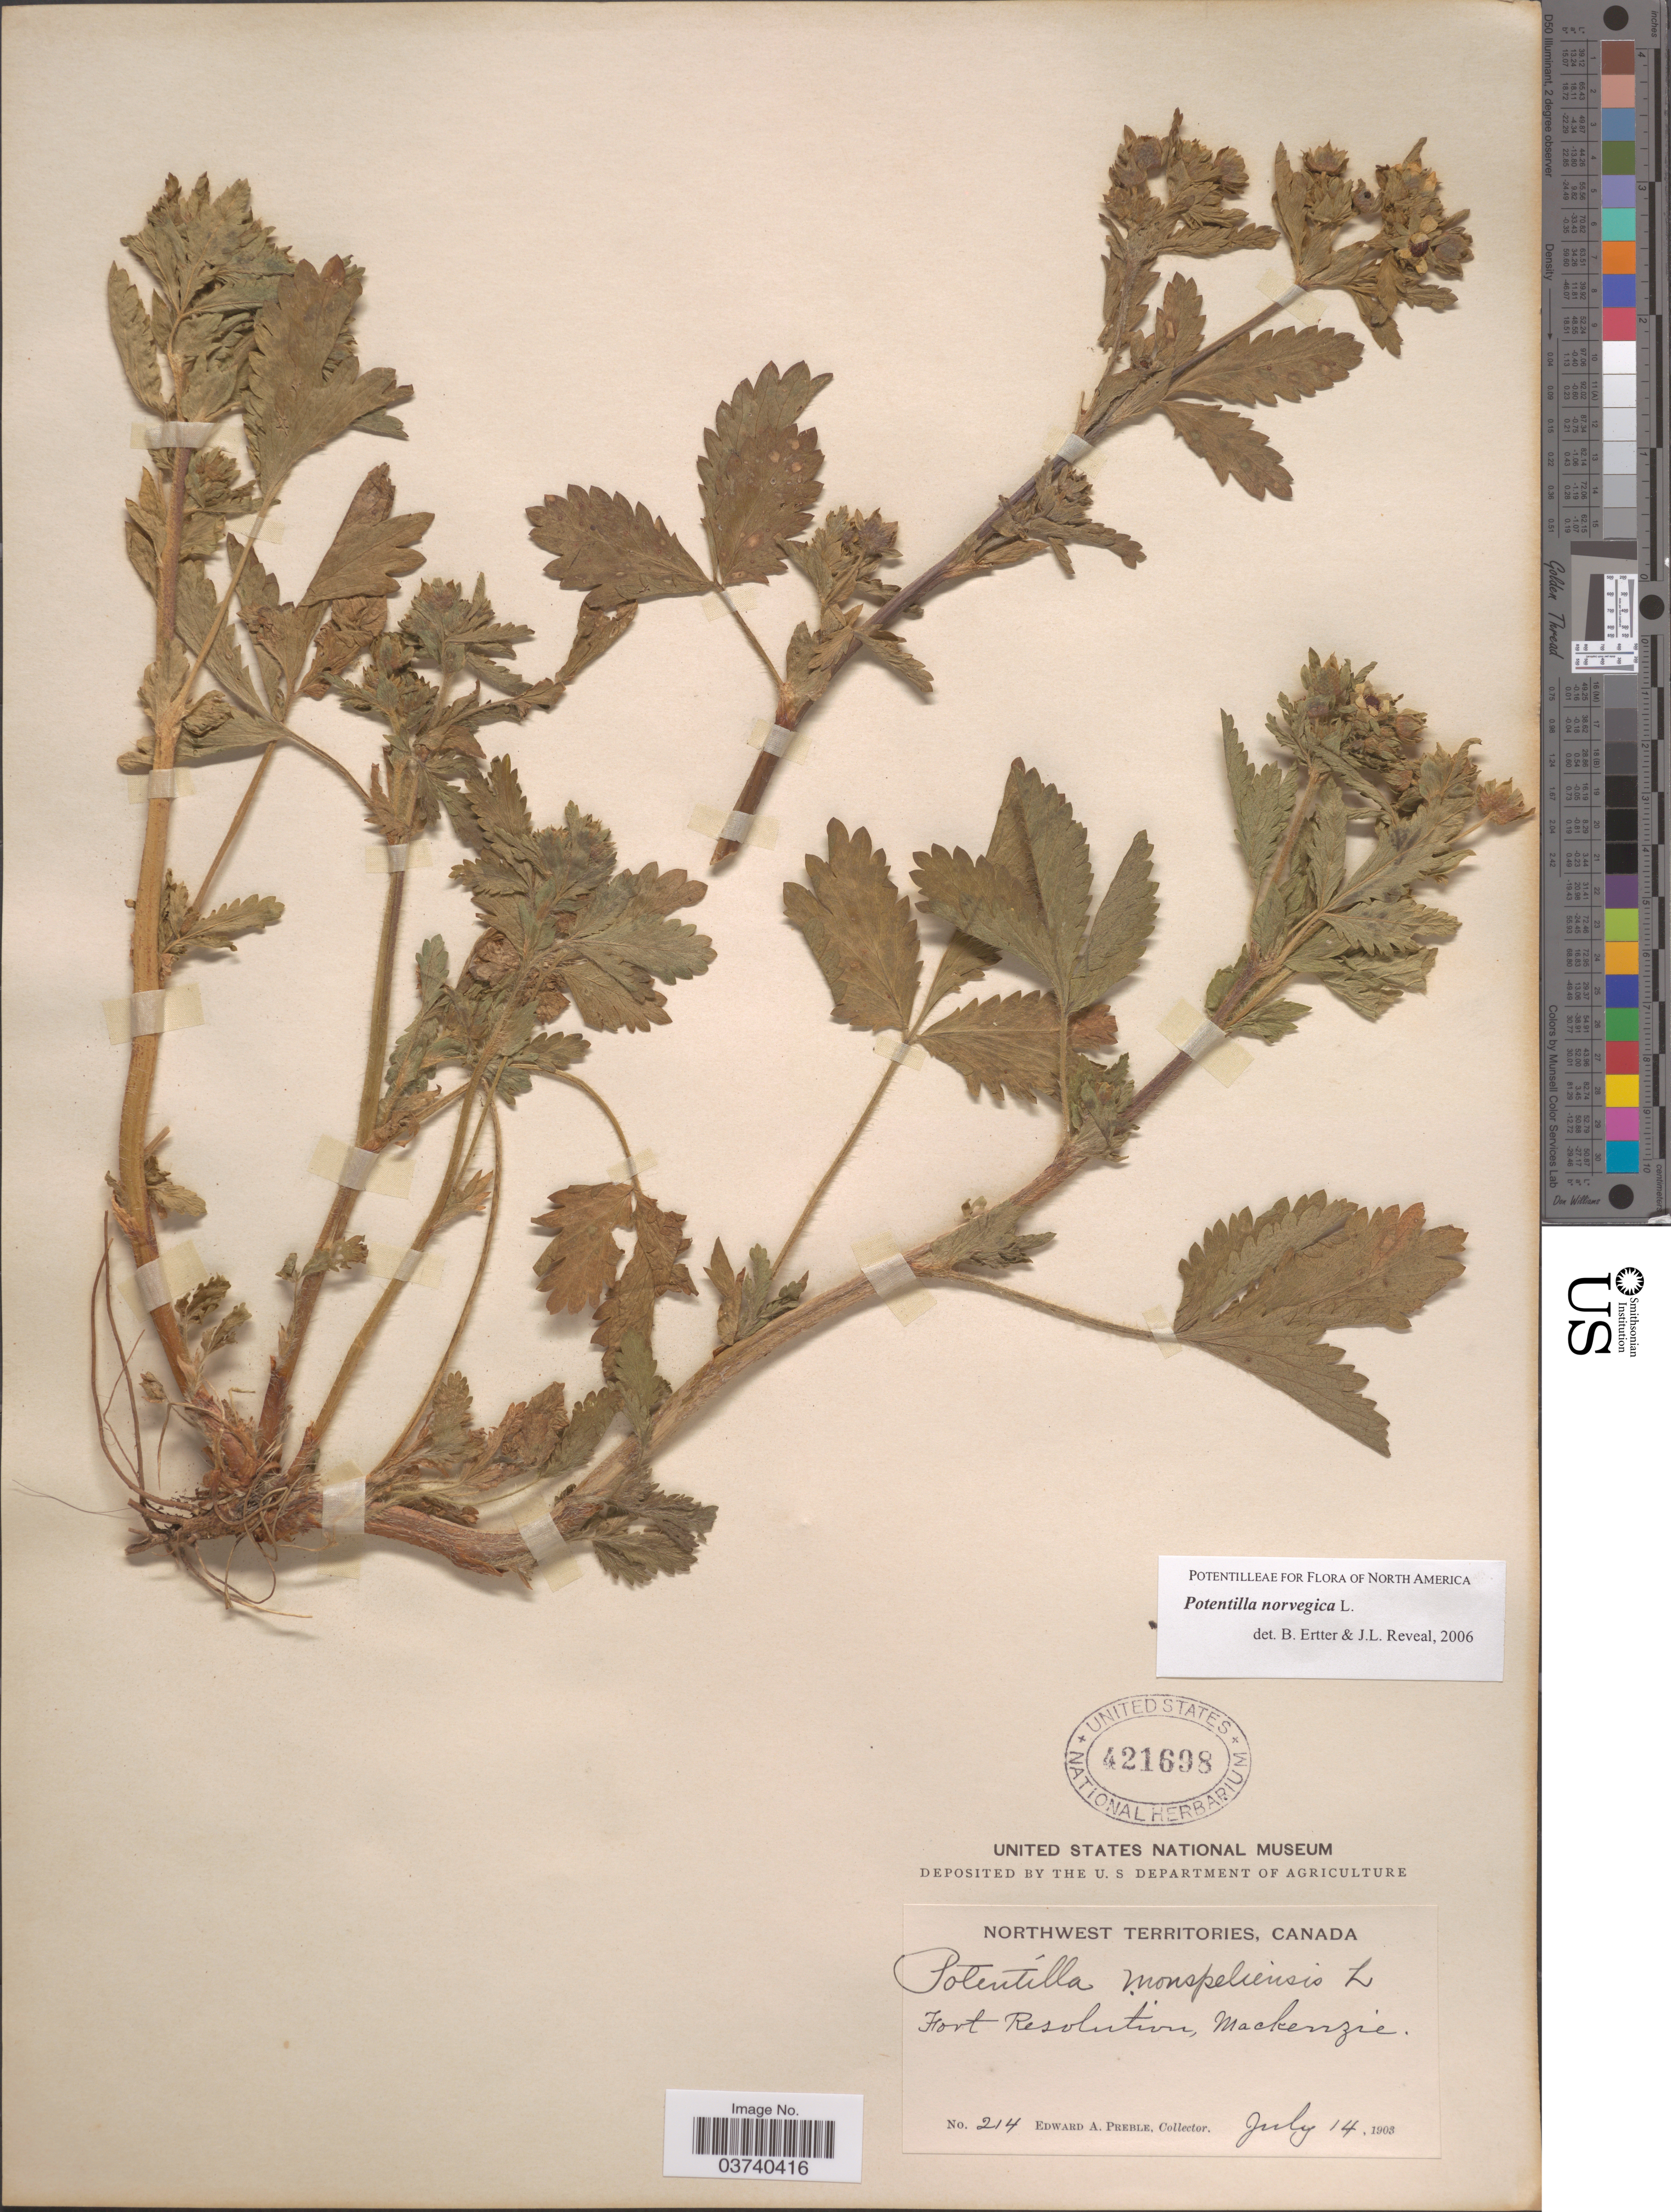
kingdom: Plantae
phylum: Tracheophyta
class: Magnoliopsida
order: Rosales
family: Rosaceae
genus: Potentilla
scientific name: Potentilla norvegica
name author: L.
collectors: E. Preble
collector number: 214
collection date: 1903-07-14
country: Canada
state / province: Northwest Territories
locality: Fort Resolution, Mackenzie.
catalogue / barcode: US 421698